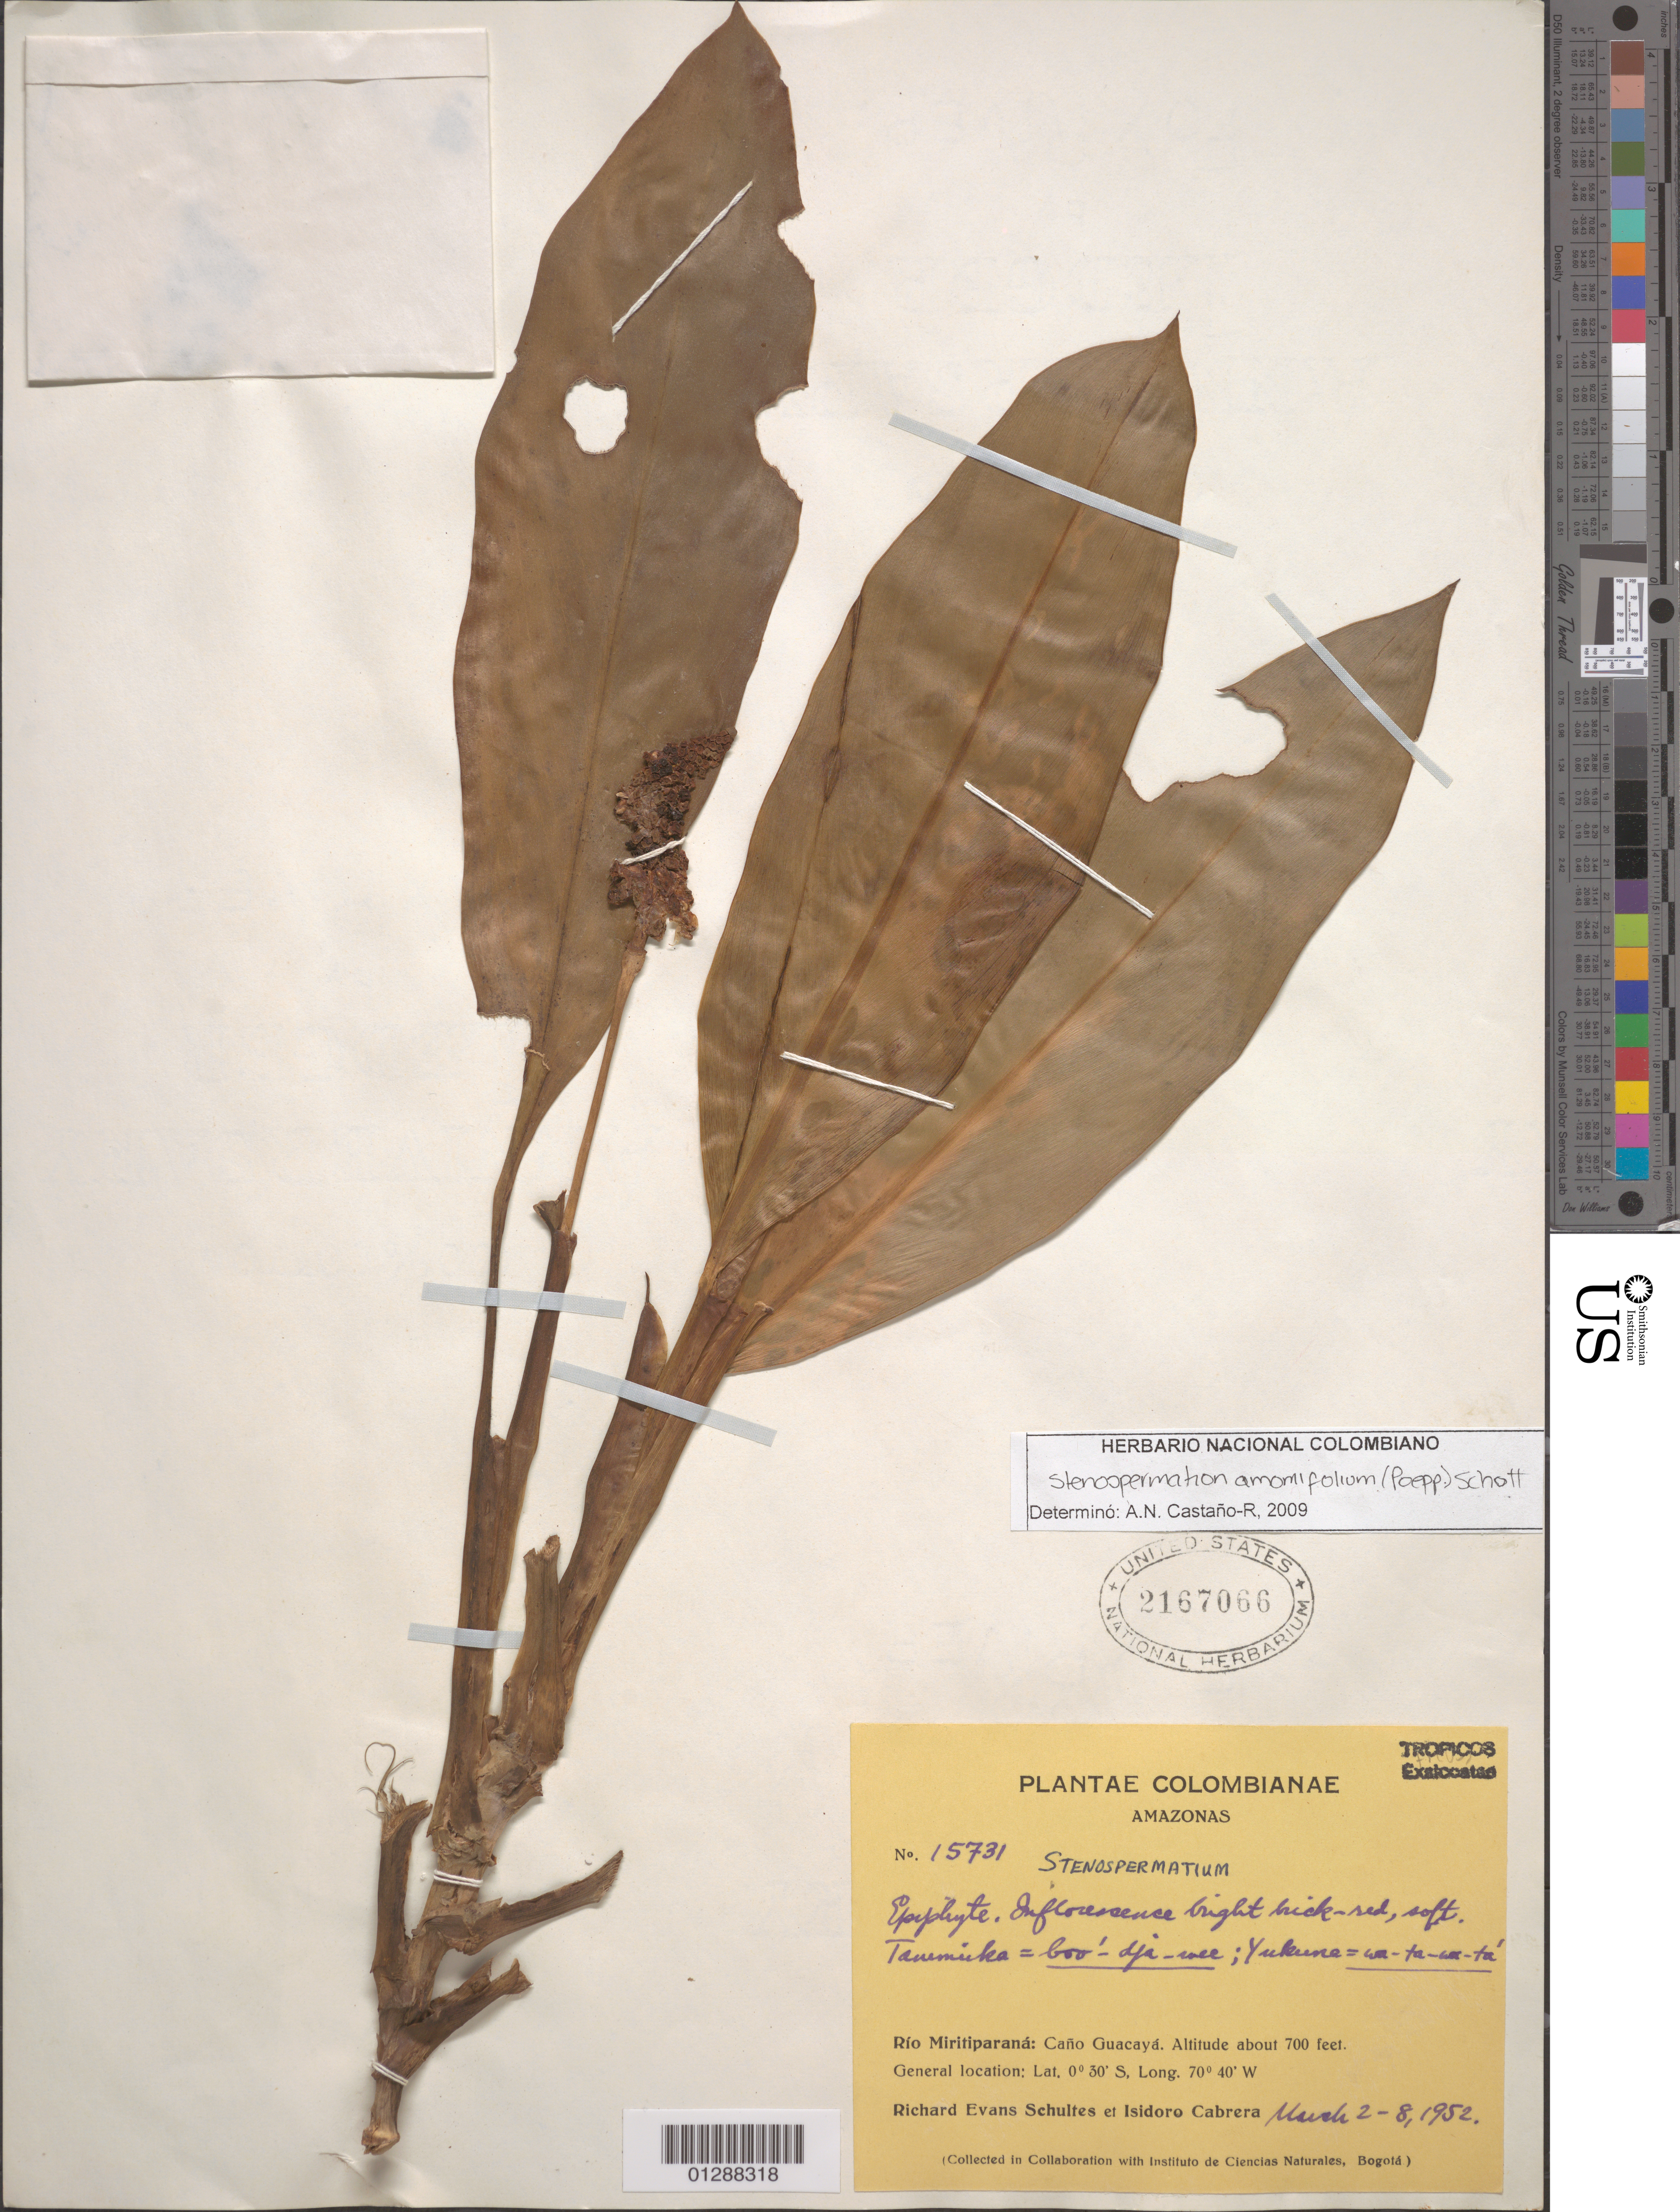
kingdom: Plantae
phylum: Tracheophyta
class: Liliopsida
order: Alismatales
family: Araceae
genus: Stenospermation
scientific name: Stenospermation amomifolium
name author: (Poepp.) Schott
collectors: R. E. Schultes & I. Cabrera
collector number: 15731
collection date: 1952-03-02/1952-03-08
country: Colombia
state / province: Amazônas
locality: Río Miritiparaná: Caño Guacayá.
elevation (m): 213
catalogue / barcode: US 2167066